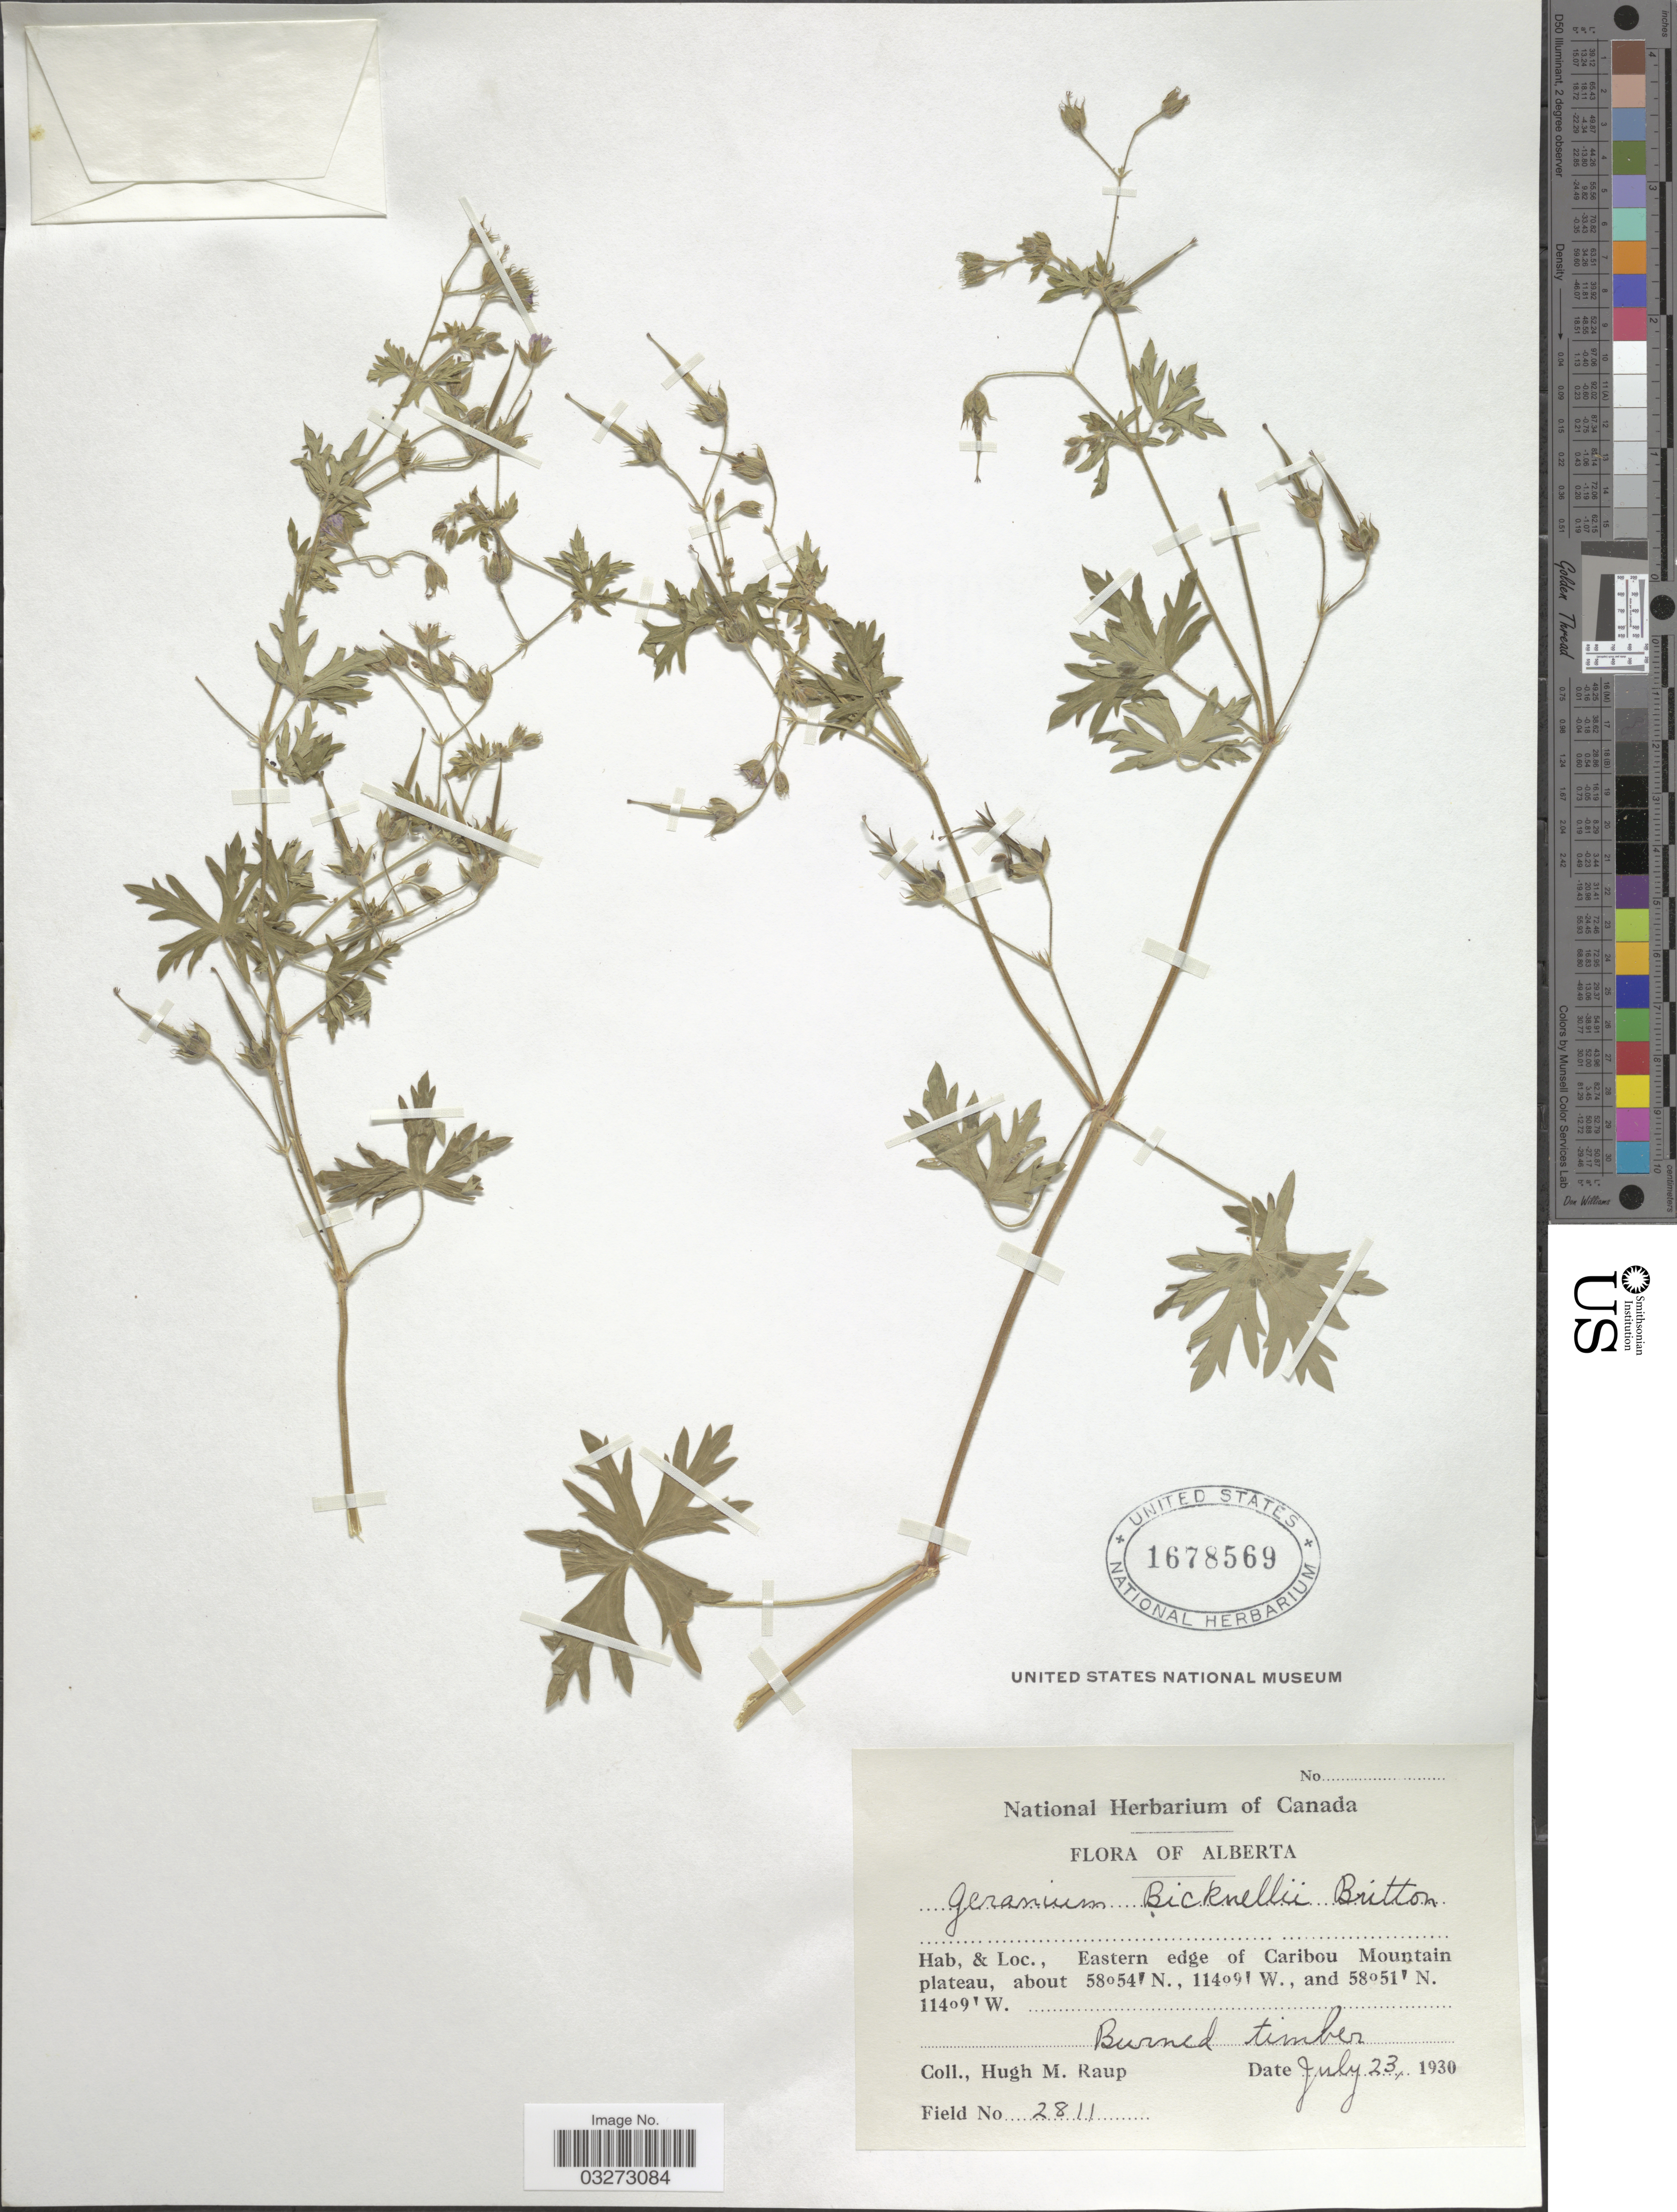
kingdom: Plantae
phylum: Tracheophyta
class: Magnoliopsida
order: Geraniales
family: Geraniaceae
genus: Geranium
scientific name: Geranium bicknellii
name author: Britton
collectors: H. Raup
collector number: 2811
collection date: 1930-07-23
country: Canada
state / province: Alberta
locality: Eastern edge of Caribou Mountain plateau.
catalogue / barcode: US 1678569